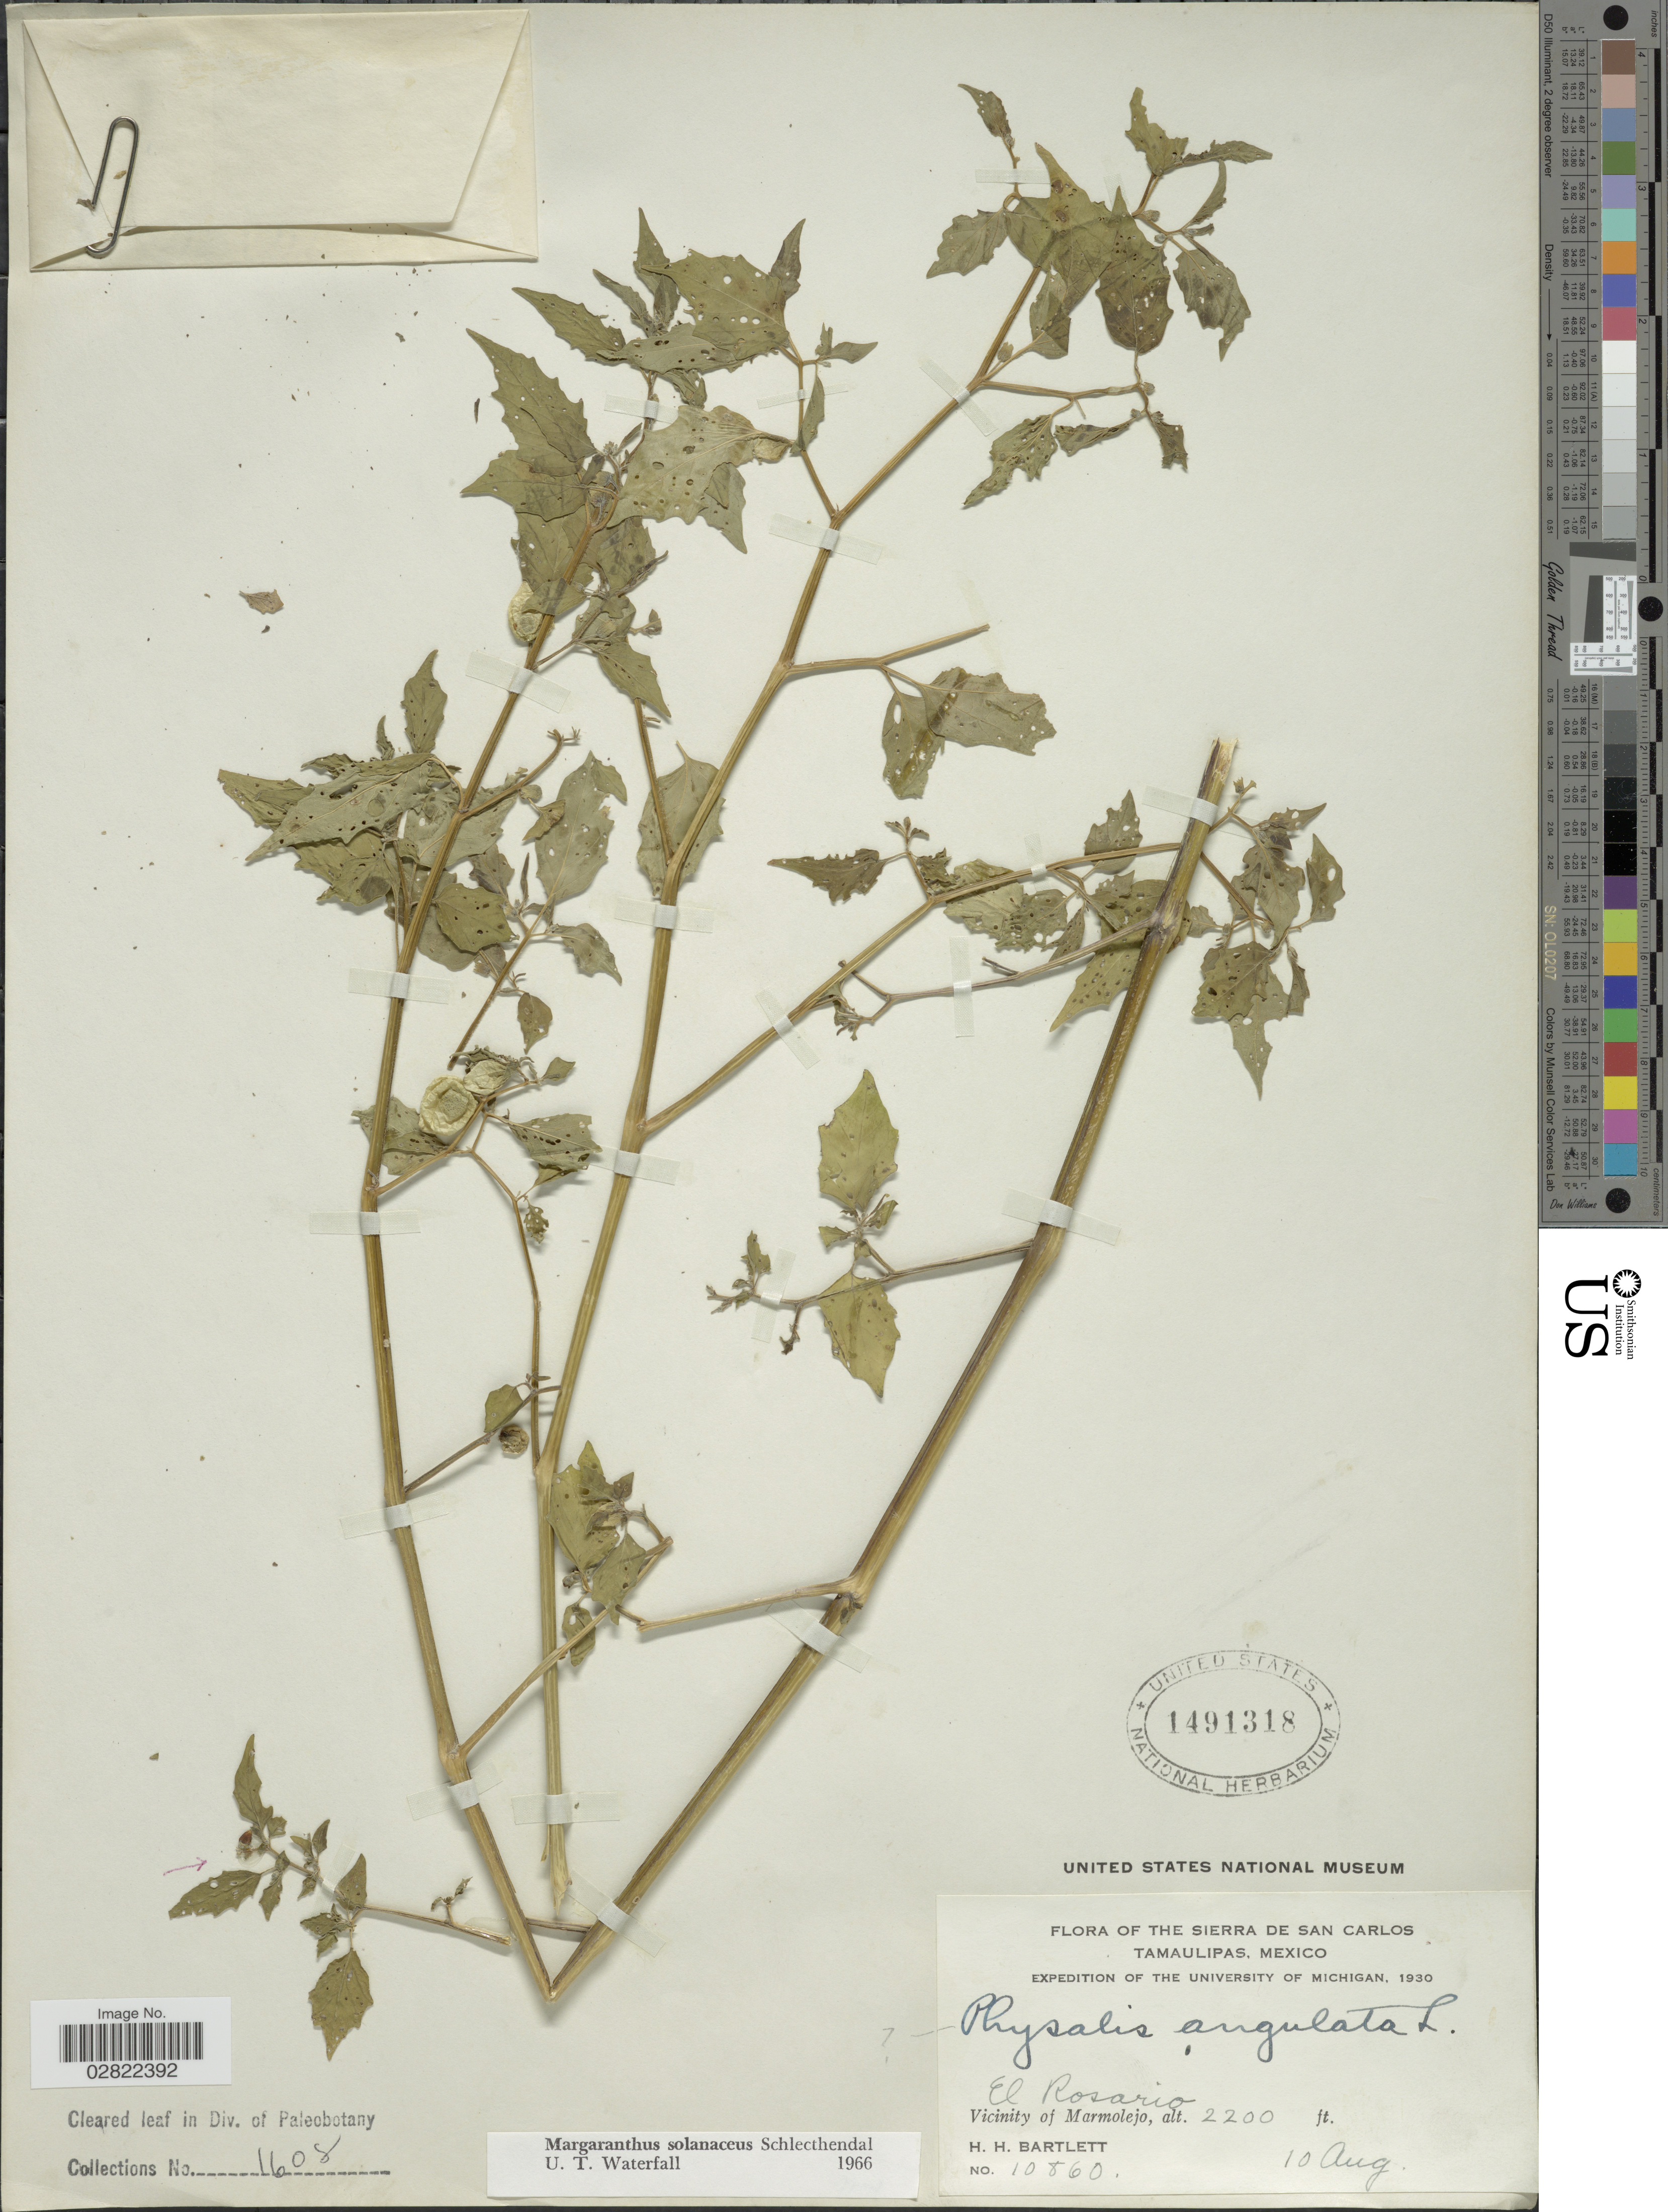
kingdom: Plantae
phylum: Tracheophyta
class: Magnoliopsida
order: Solanales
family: Solanaceae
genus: Margaranthus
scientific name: Margaranthus solanaceus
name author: Schltdl.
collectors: H. H. Bartlett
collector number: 10860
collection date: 1930-08-10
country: Mexico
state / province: Tamaulipas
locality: The Sierra de San Carlos, El Rosario, Vicinity of Marmolejo.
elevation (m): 671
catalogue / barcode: US 1491318